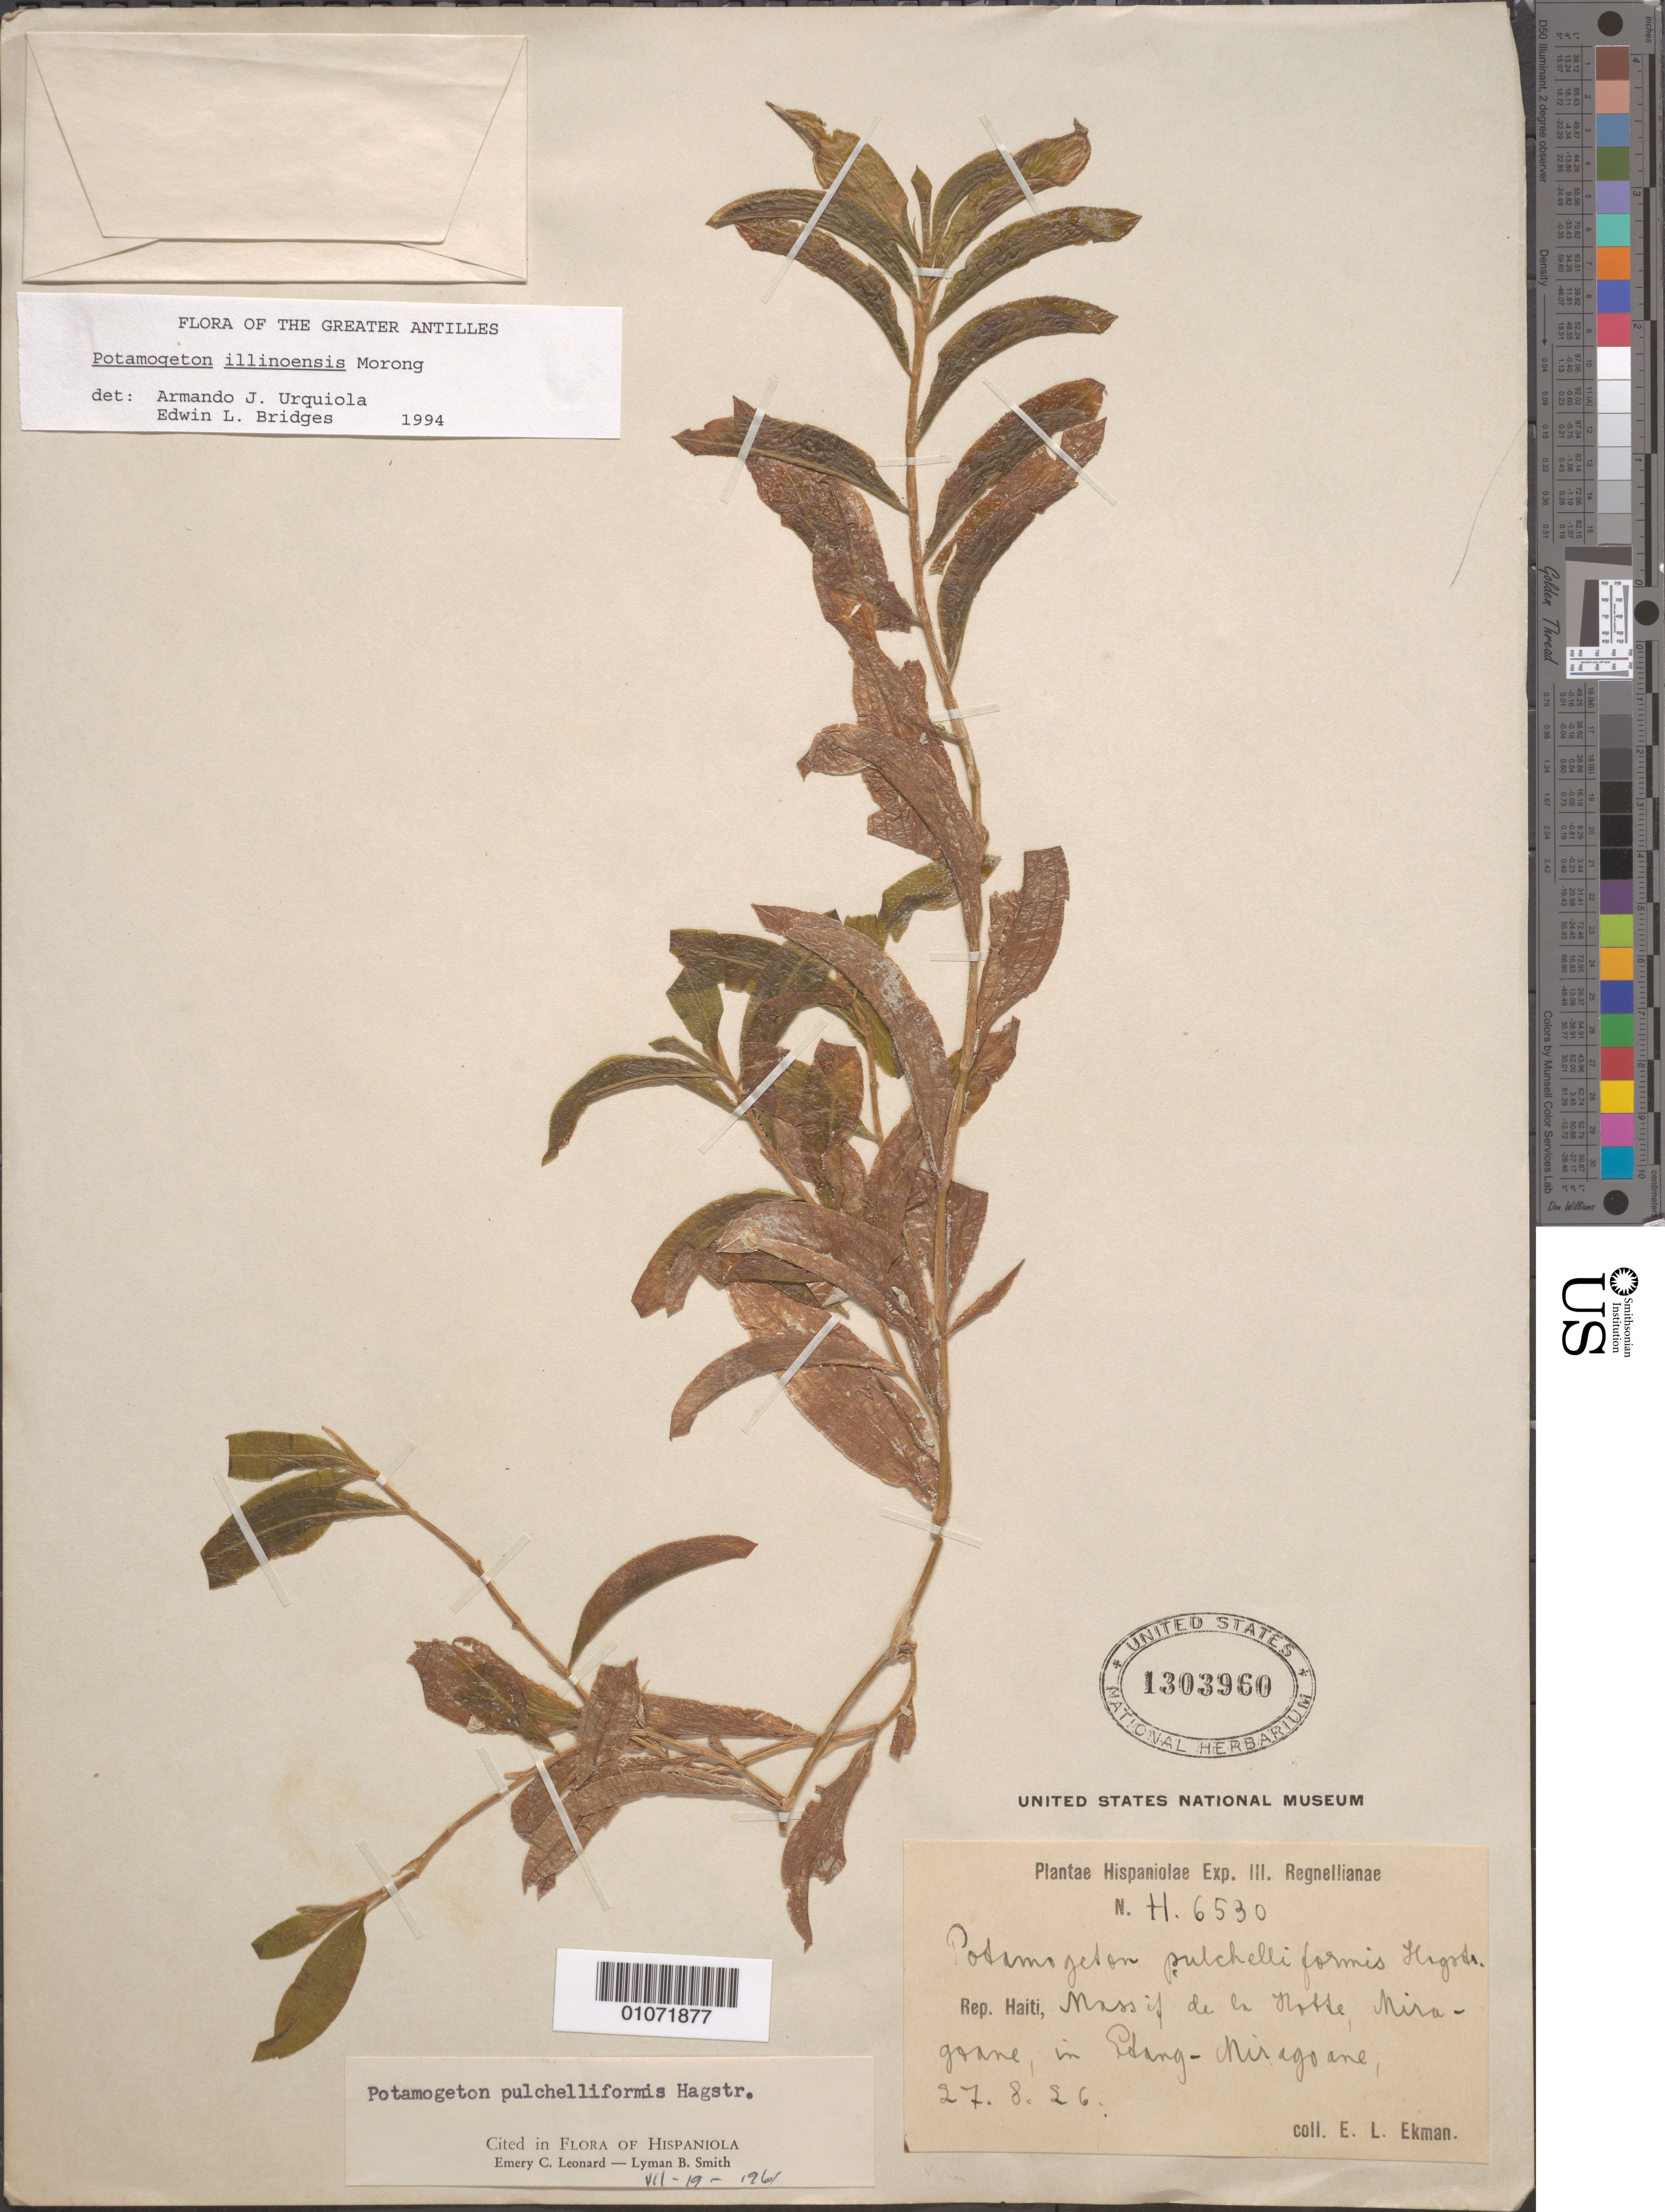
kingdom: Plantae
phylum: Tracheophyta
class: Liliopsida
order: Alismatales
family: Potamogetonaceae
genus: Potamogeton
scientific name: Potamogeton illinoensis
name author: Morong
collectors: E. L. Ekman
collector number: H 6530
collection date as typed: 27 Aug 1926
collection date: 1926-08-27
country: Haiti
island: Hispaniola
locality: Massif de la halle, Mira Garne de drang Nira agoane.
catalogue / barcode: US 1303960